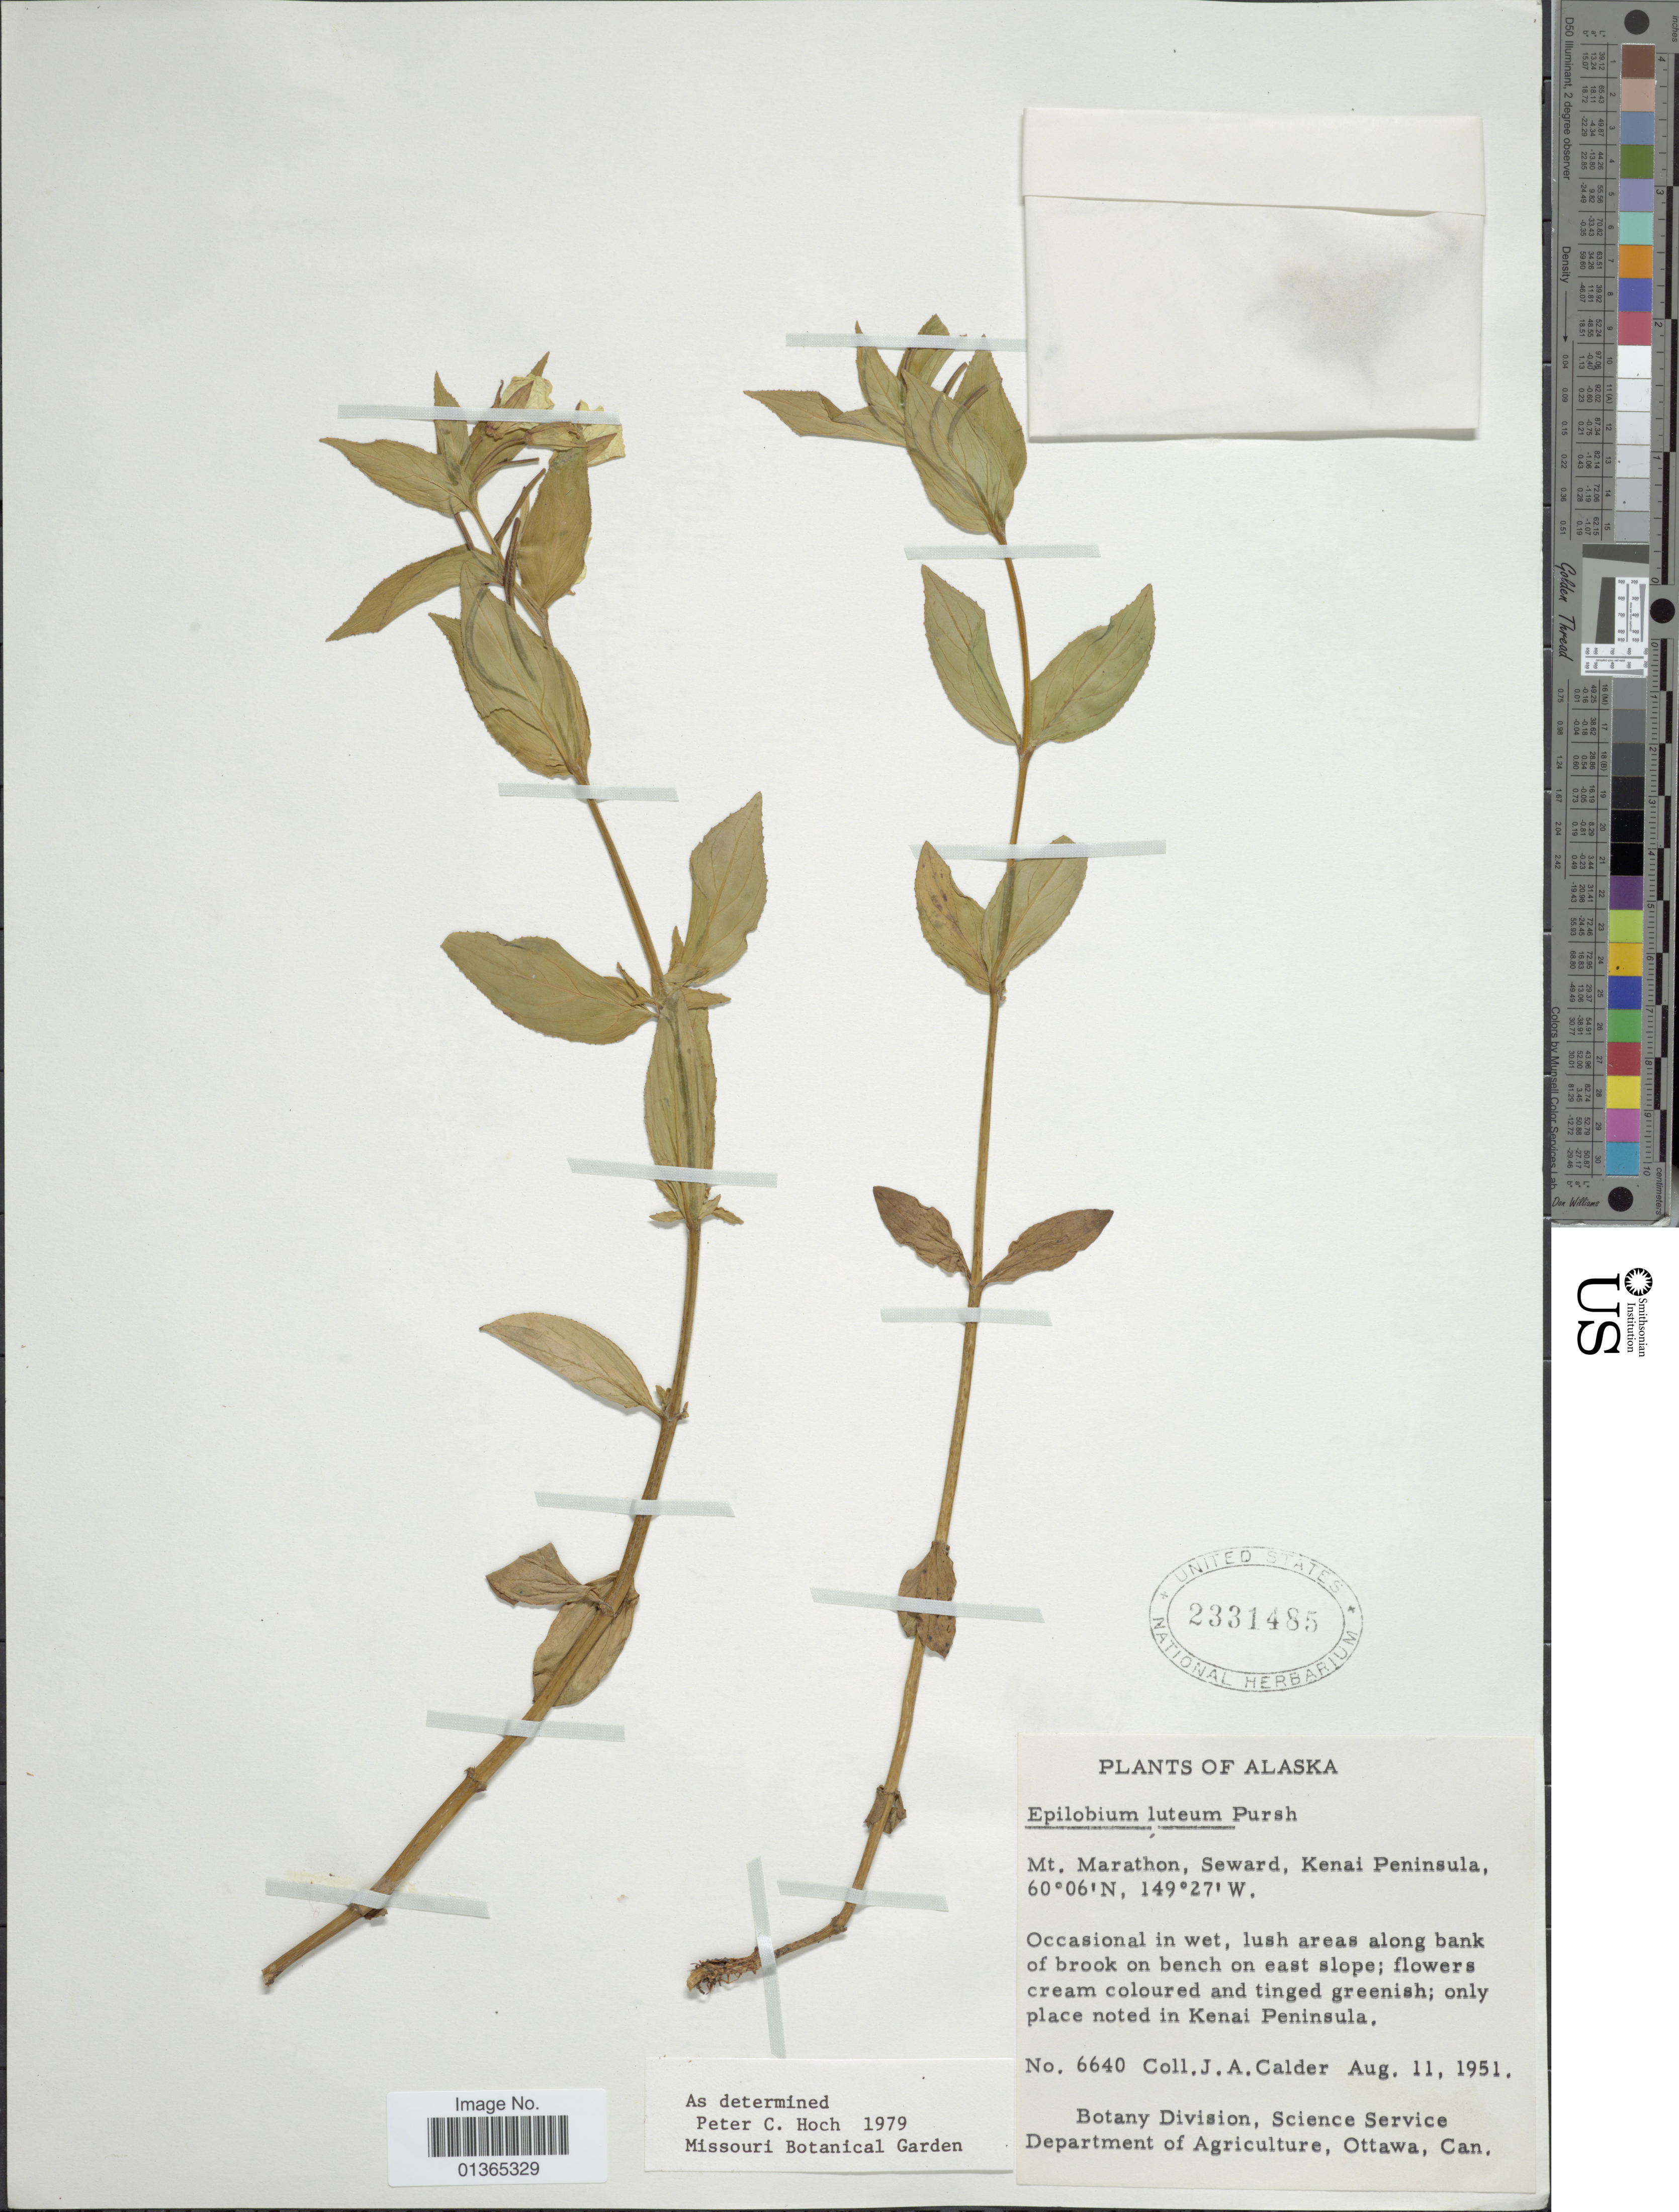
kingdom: Plantae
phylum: Tracheophyta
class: Magnoliopsida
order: Myrtales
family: Onagraceae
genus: Epilobium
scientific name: Epilobium luteum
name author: Pursh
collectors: J. A. Calder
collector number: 6640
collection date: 1951-08-11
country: United States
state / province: Alaska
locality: Mt. Marathon, Seward, Kenai Peninsula.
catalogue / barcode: US 2331485